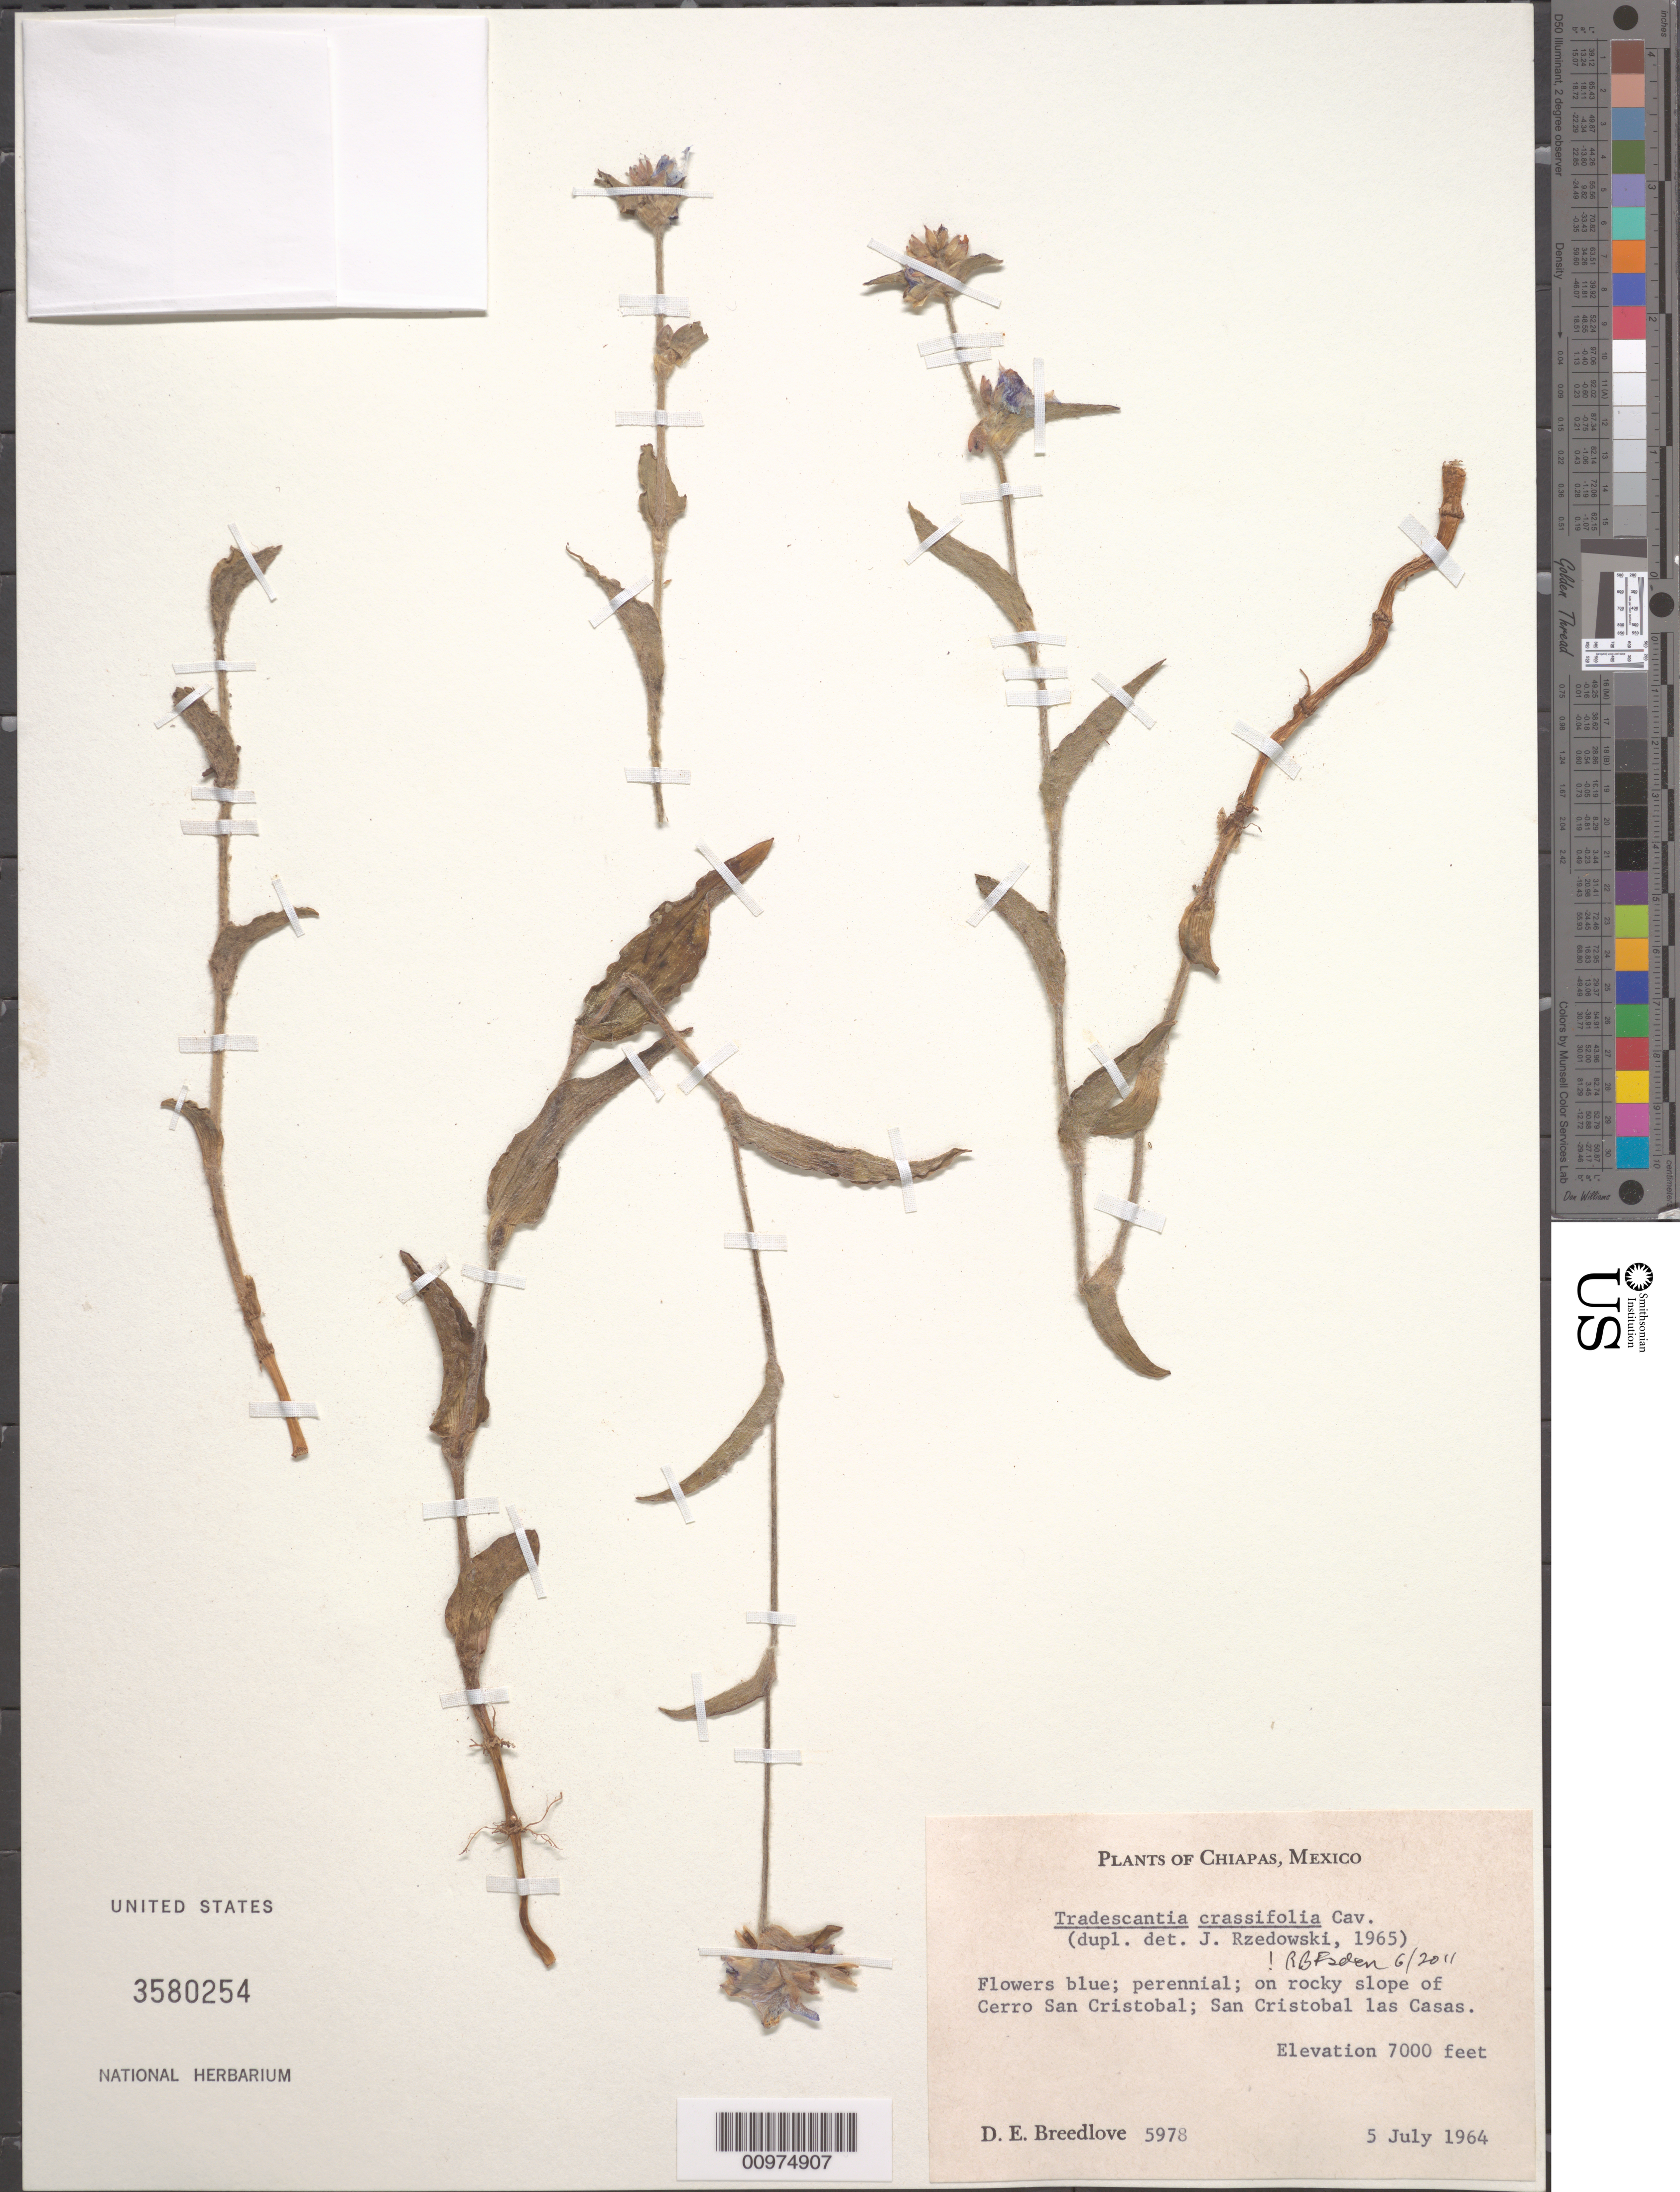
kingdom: Plantae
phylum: Tracheophyta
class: Liliopsida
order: Commelinales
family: Commelinaceae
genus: Tradescantia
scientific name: Tradescantia crassifolia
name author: Cav.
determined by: Faden, Robert B., (US), Smithsonian Institution - National Museum of Natural History (UNITED STATES)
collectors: D. E. Breedlove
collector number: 5978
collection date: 1964-07-05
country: Mexico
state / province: Chiapas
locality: Cerro San Cristobal; San Cristobal las Casas.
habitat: on rocky slope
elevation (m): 2134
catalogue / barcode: US 3580254